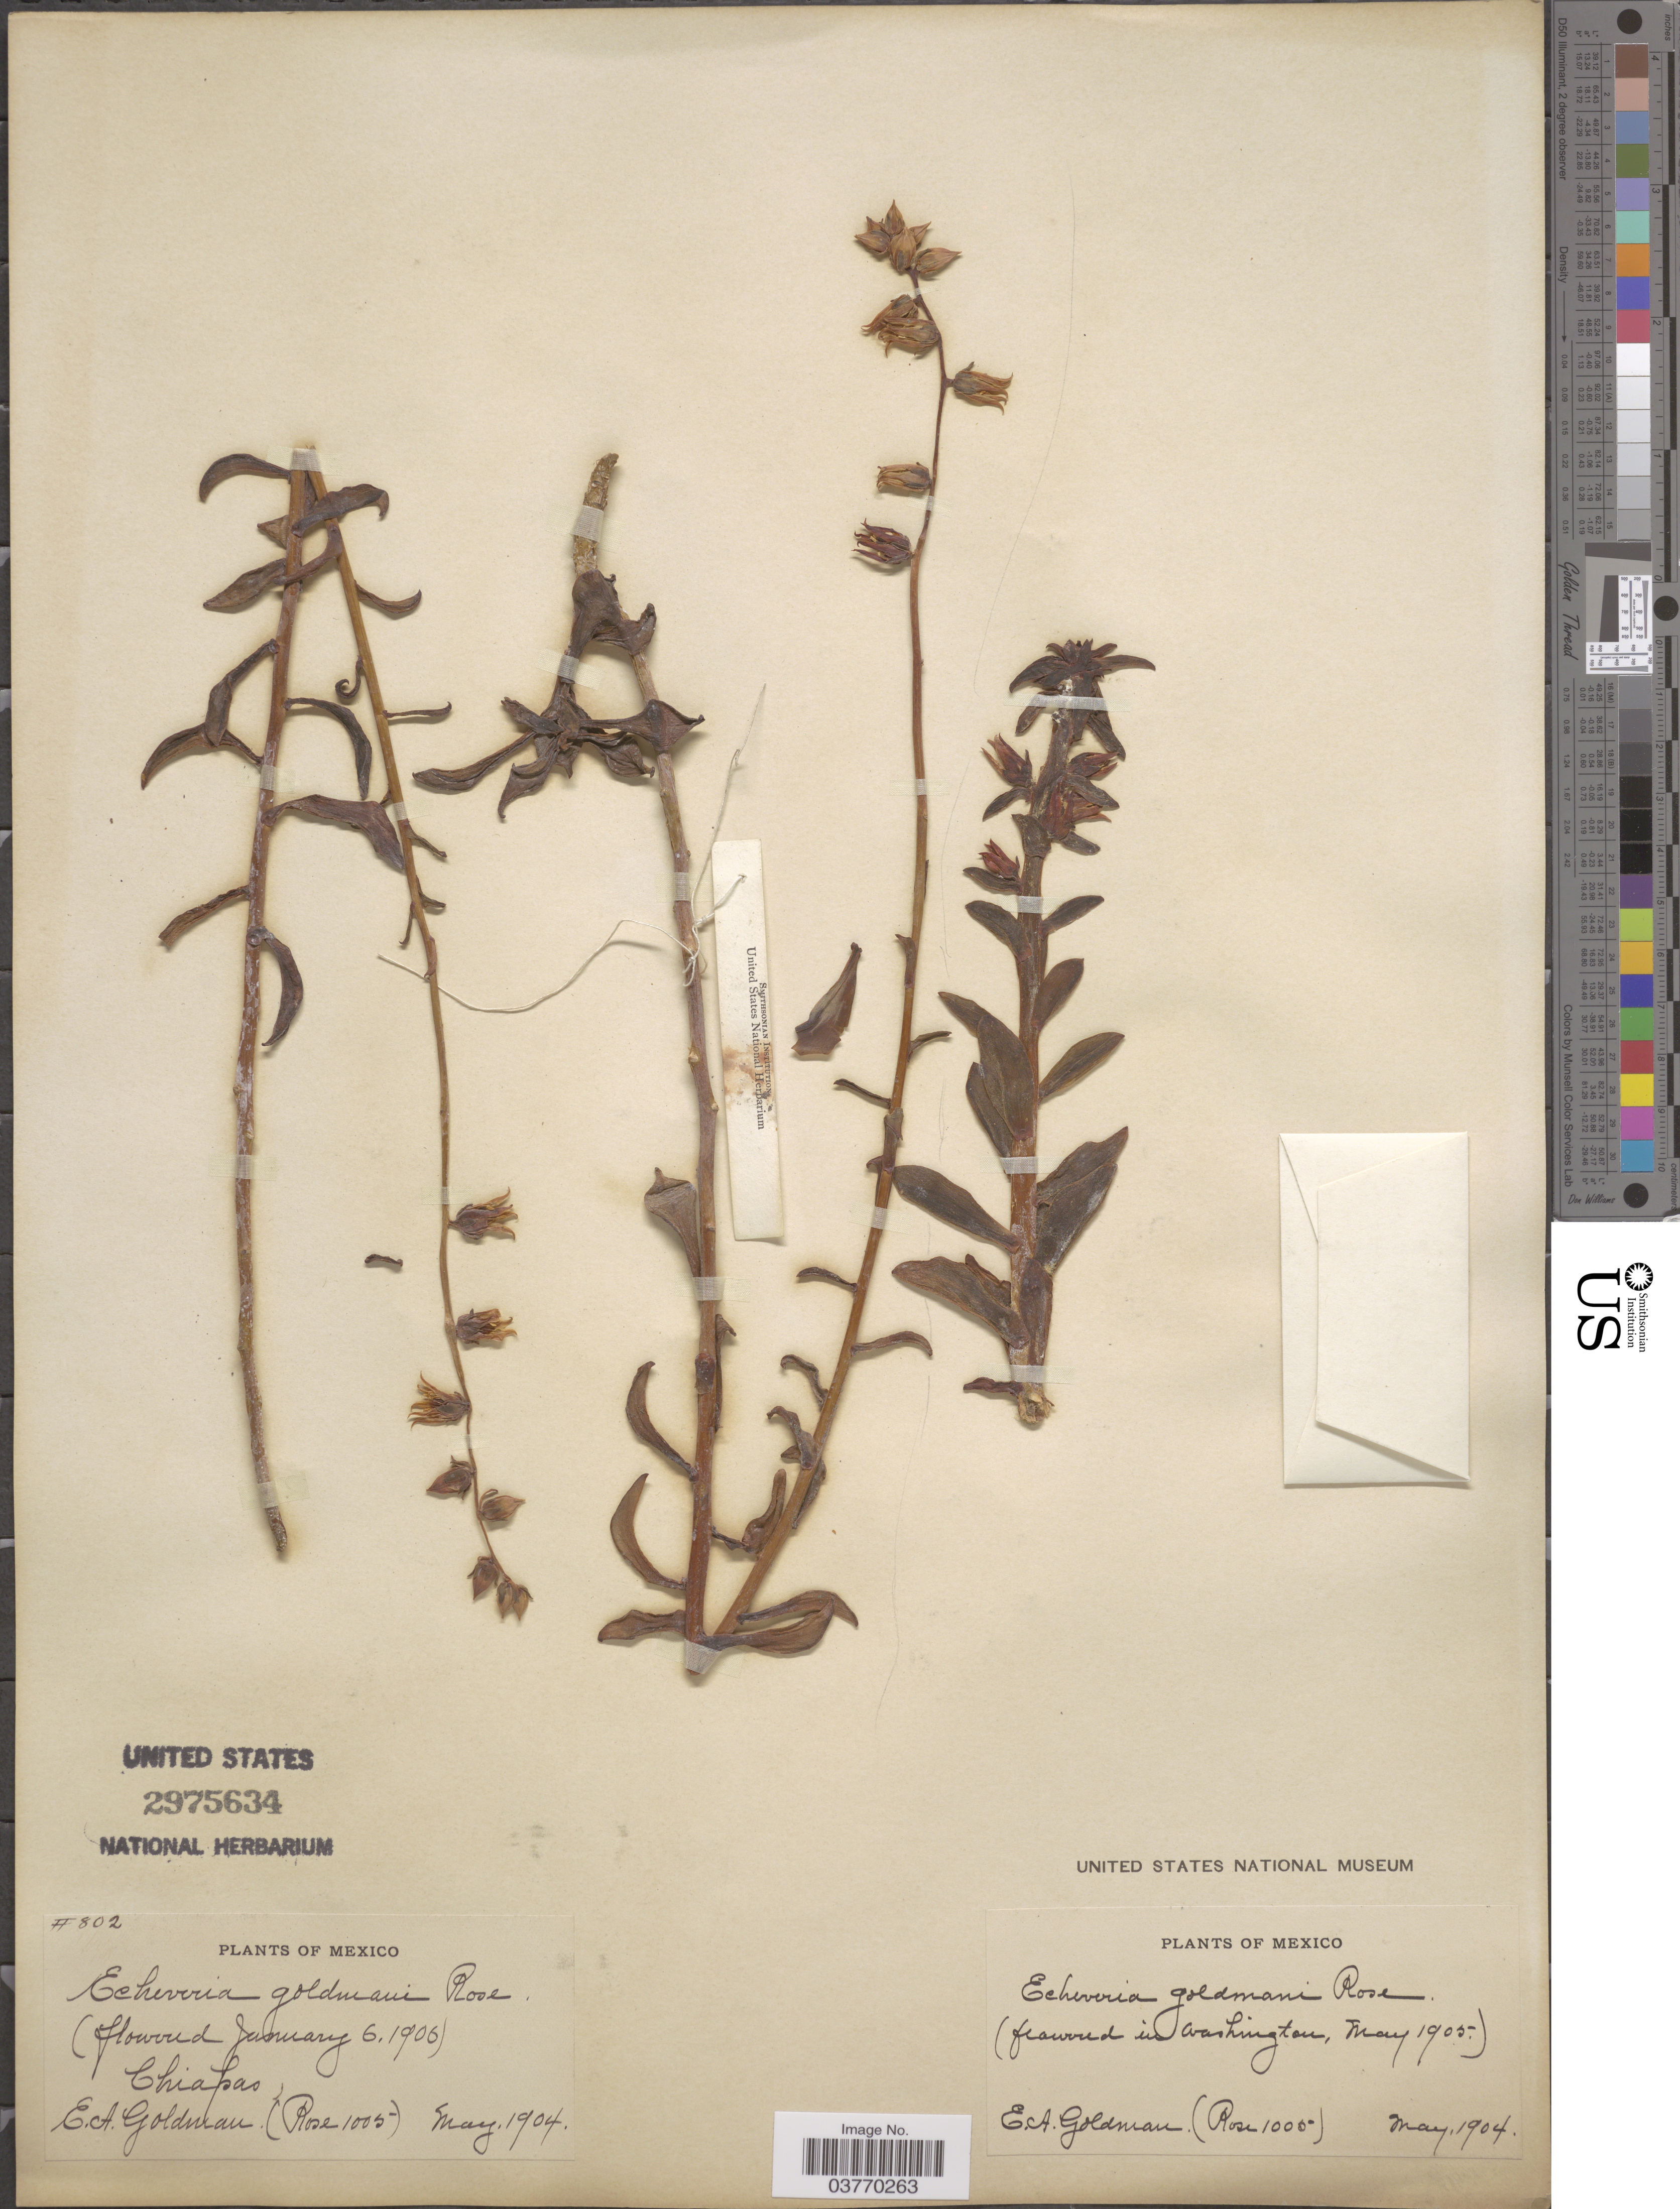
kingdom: Plantae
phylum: Tracheophyta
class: Magnoliopsida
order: Saxifragales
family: Crassulaceae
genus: Echeveria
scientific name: Echeveria goldmanii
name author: Rose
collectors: E. A. Goldman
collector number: Rose1005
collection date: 1904-05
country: Mexico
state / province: Chiapas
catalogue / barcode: US 2975634